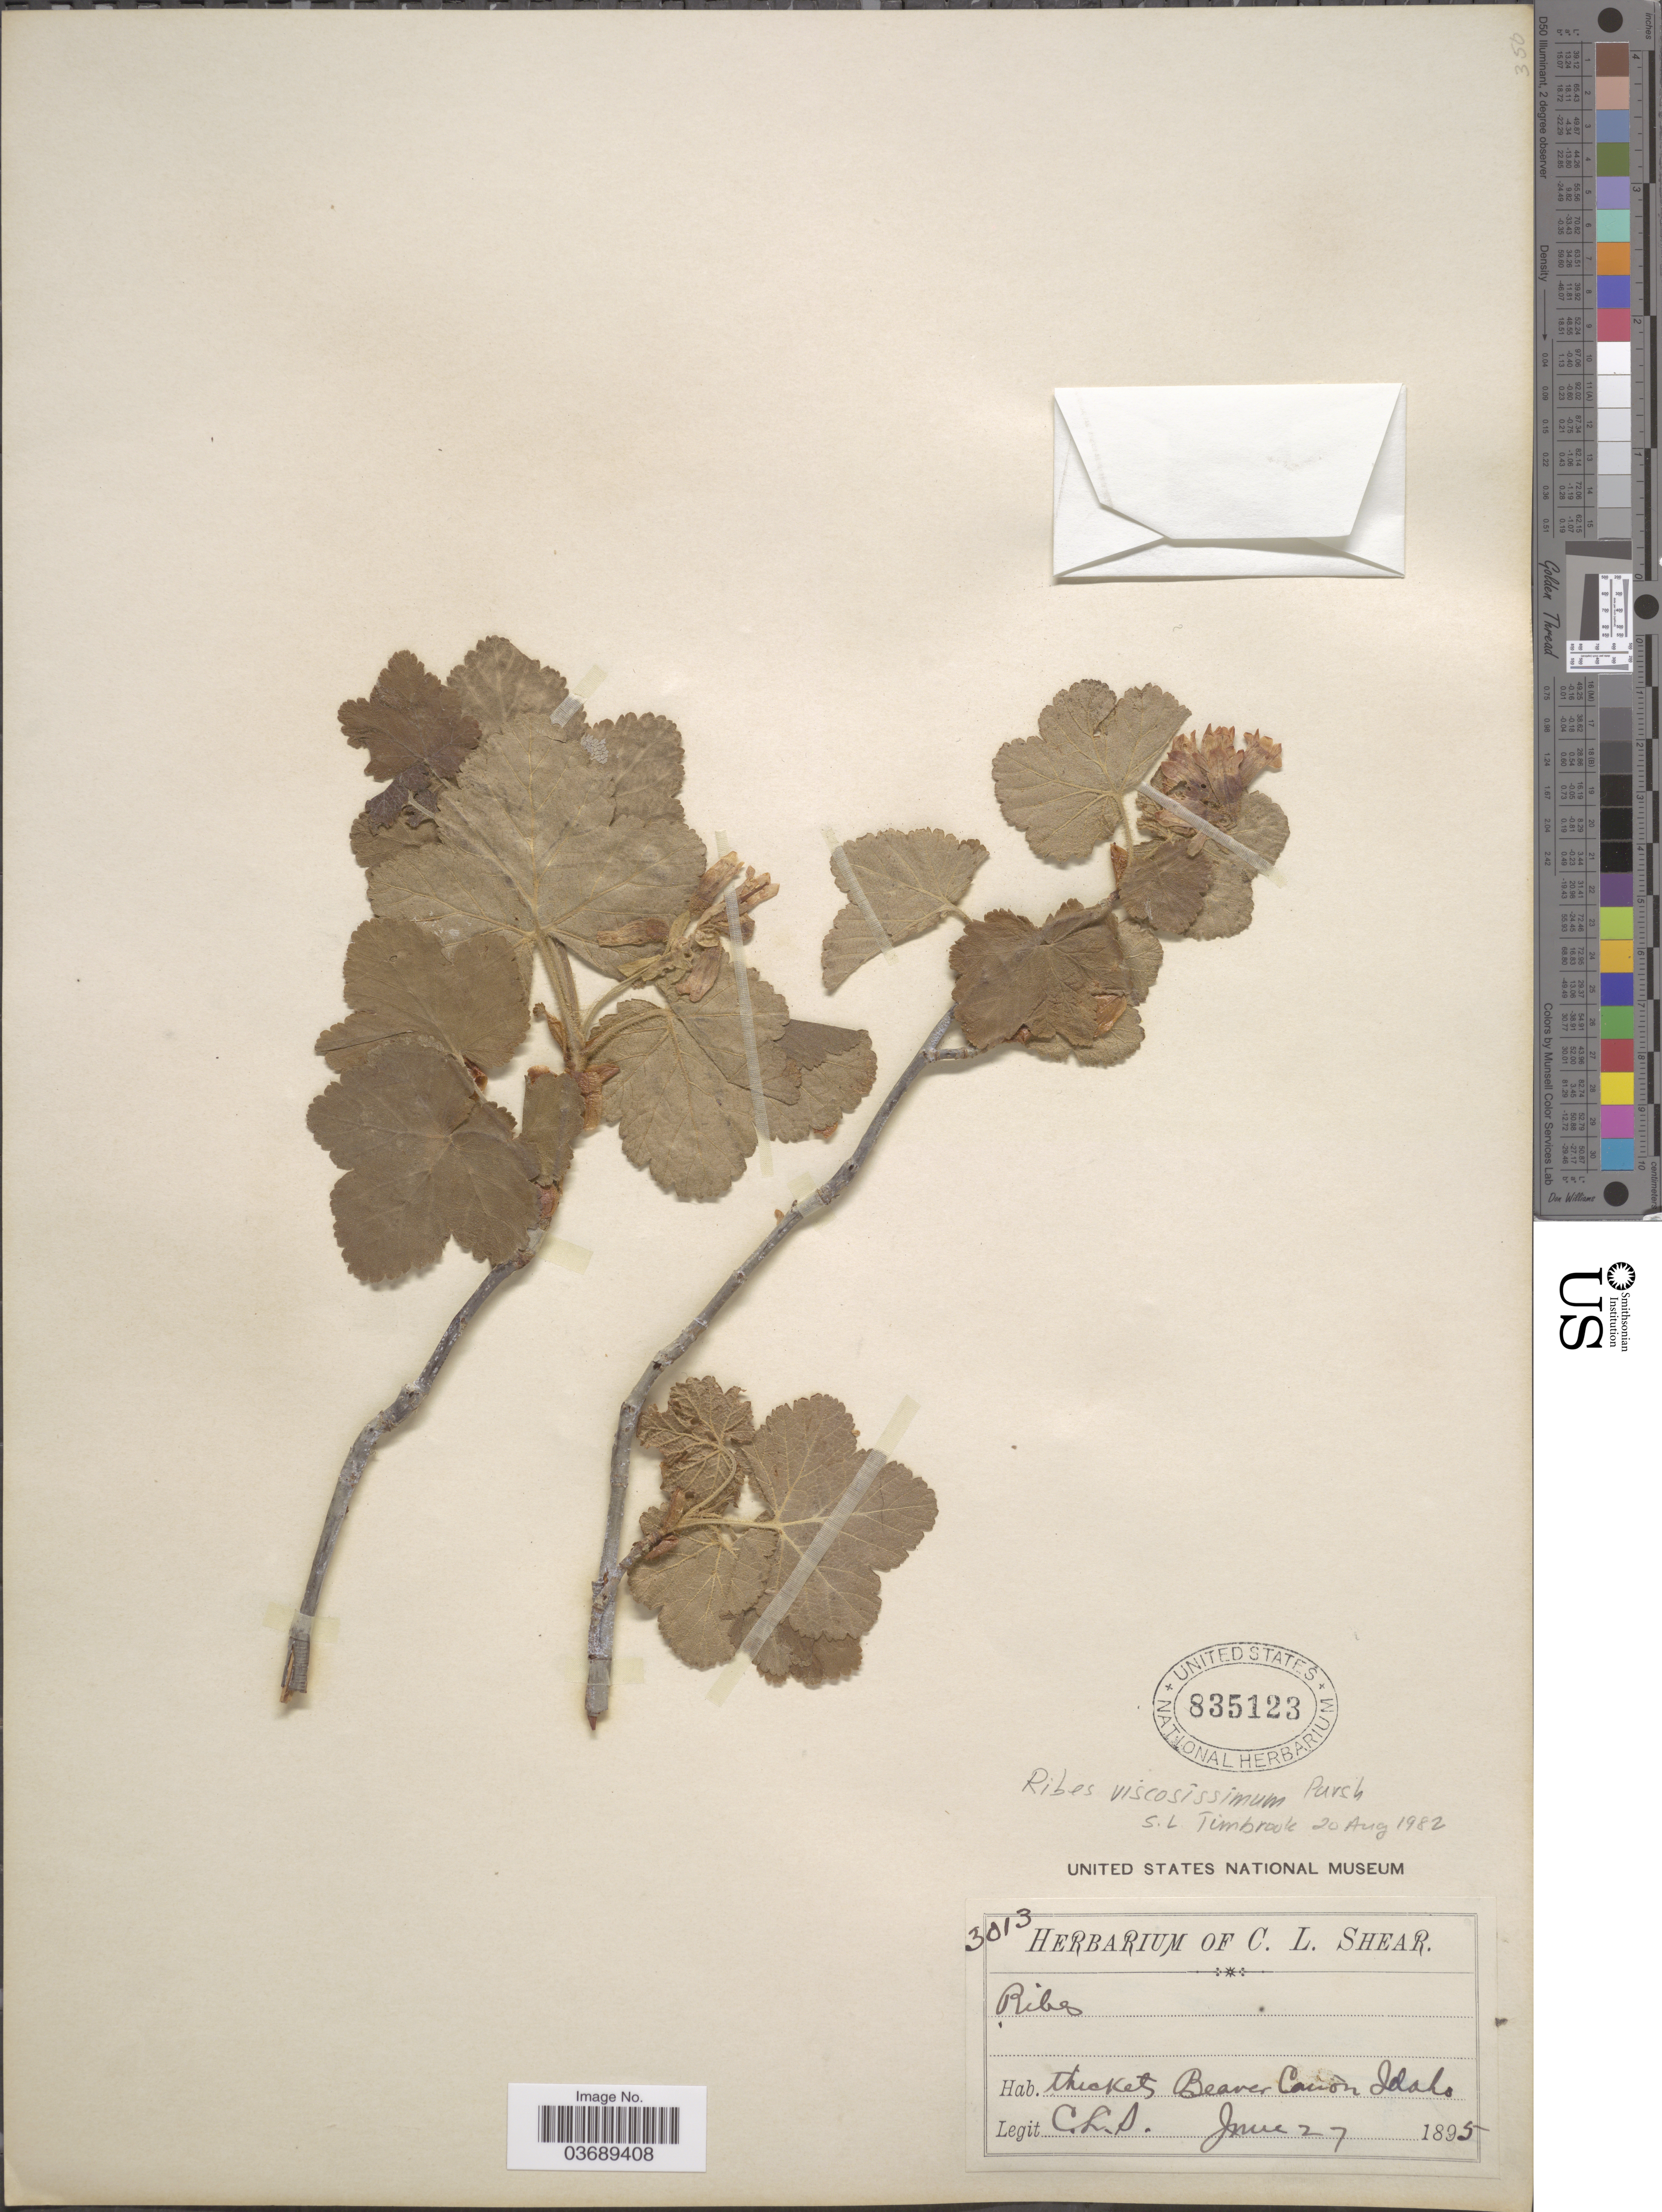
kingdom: Plantae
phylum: Tracheophyta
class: Magnoliopsida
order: Saxifragales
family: Grossulariaceae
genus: Ribes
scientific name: Ribes viscosissimum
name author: Pursh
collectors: C. L. Shear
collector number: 3013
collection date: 1895-06-27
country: United States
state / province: Idaho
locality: Thickets Beaver Cañon.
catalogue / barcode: US 835123